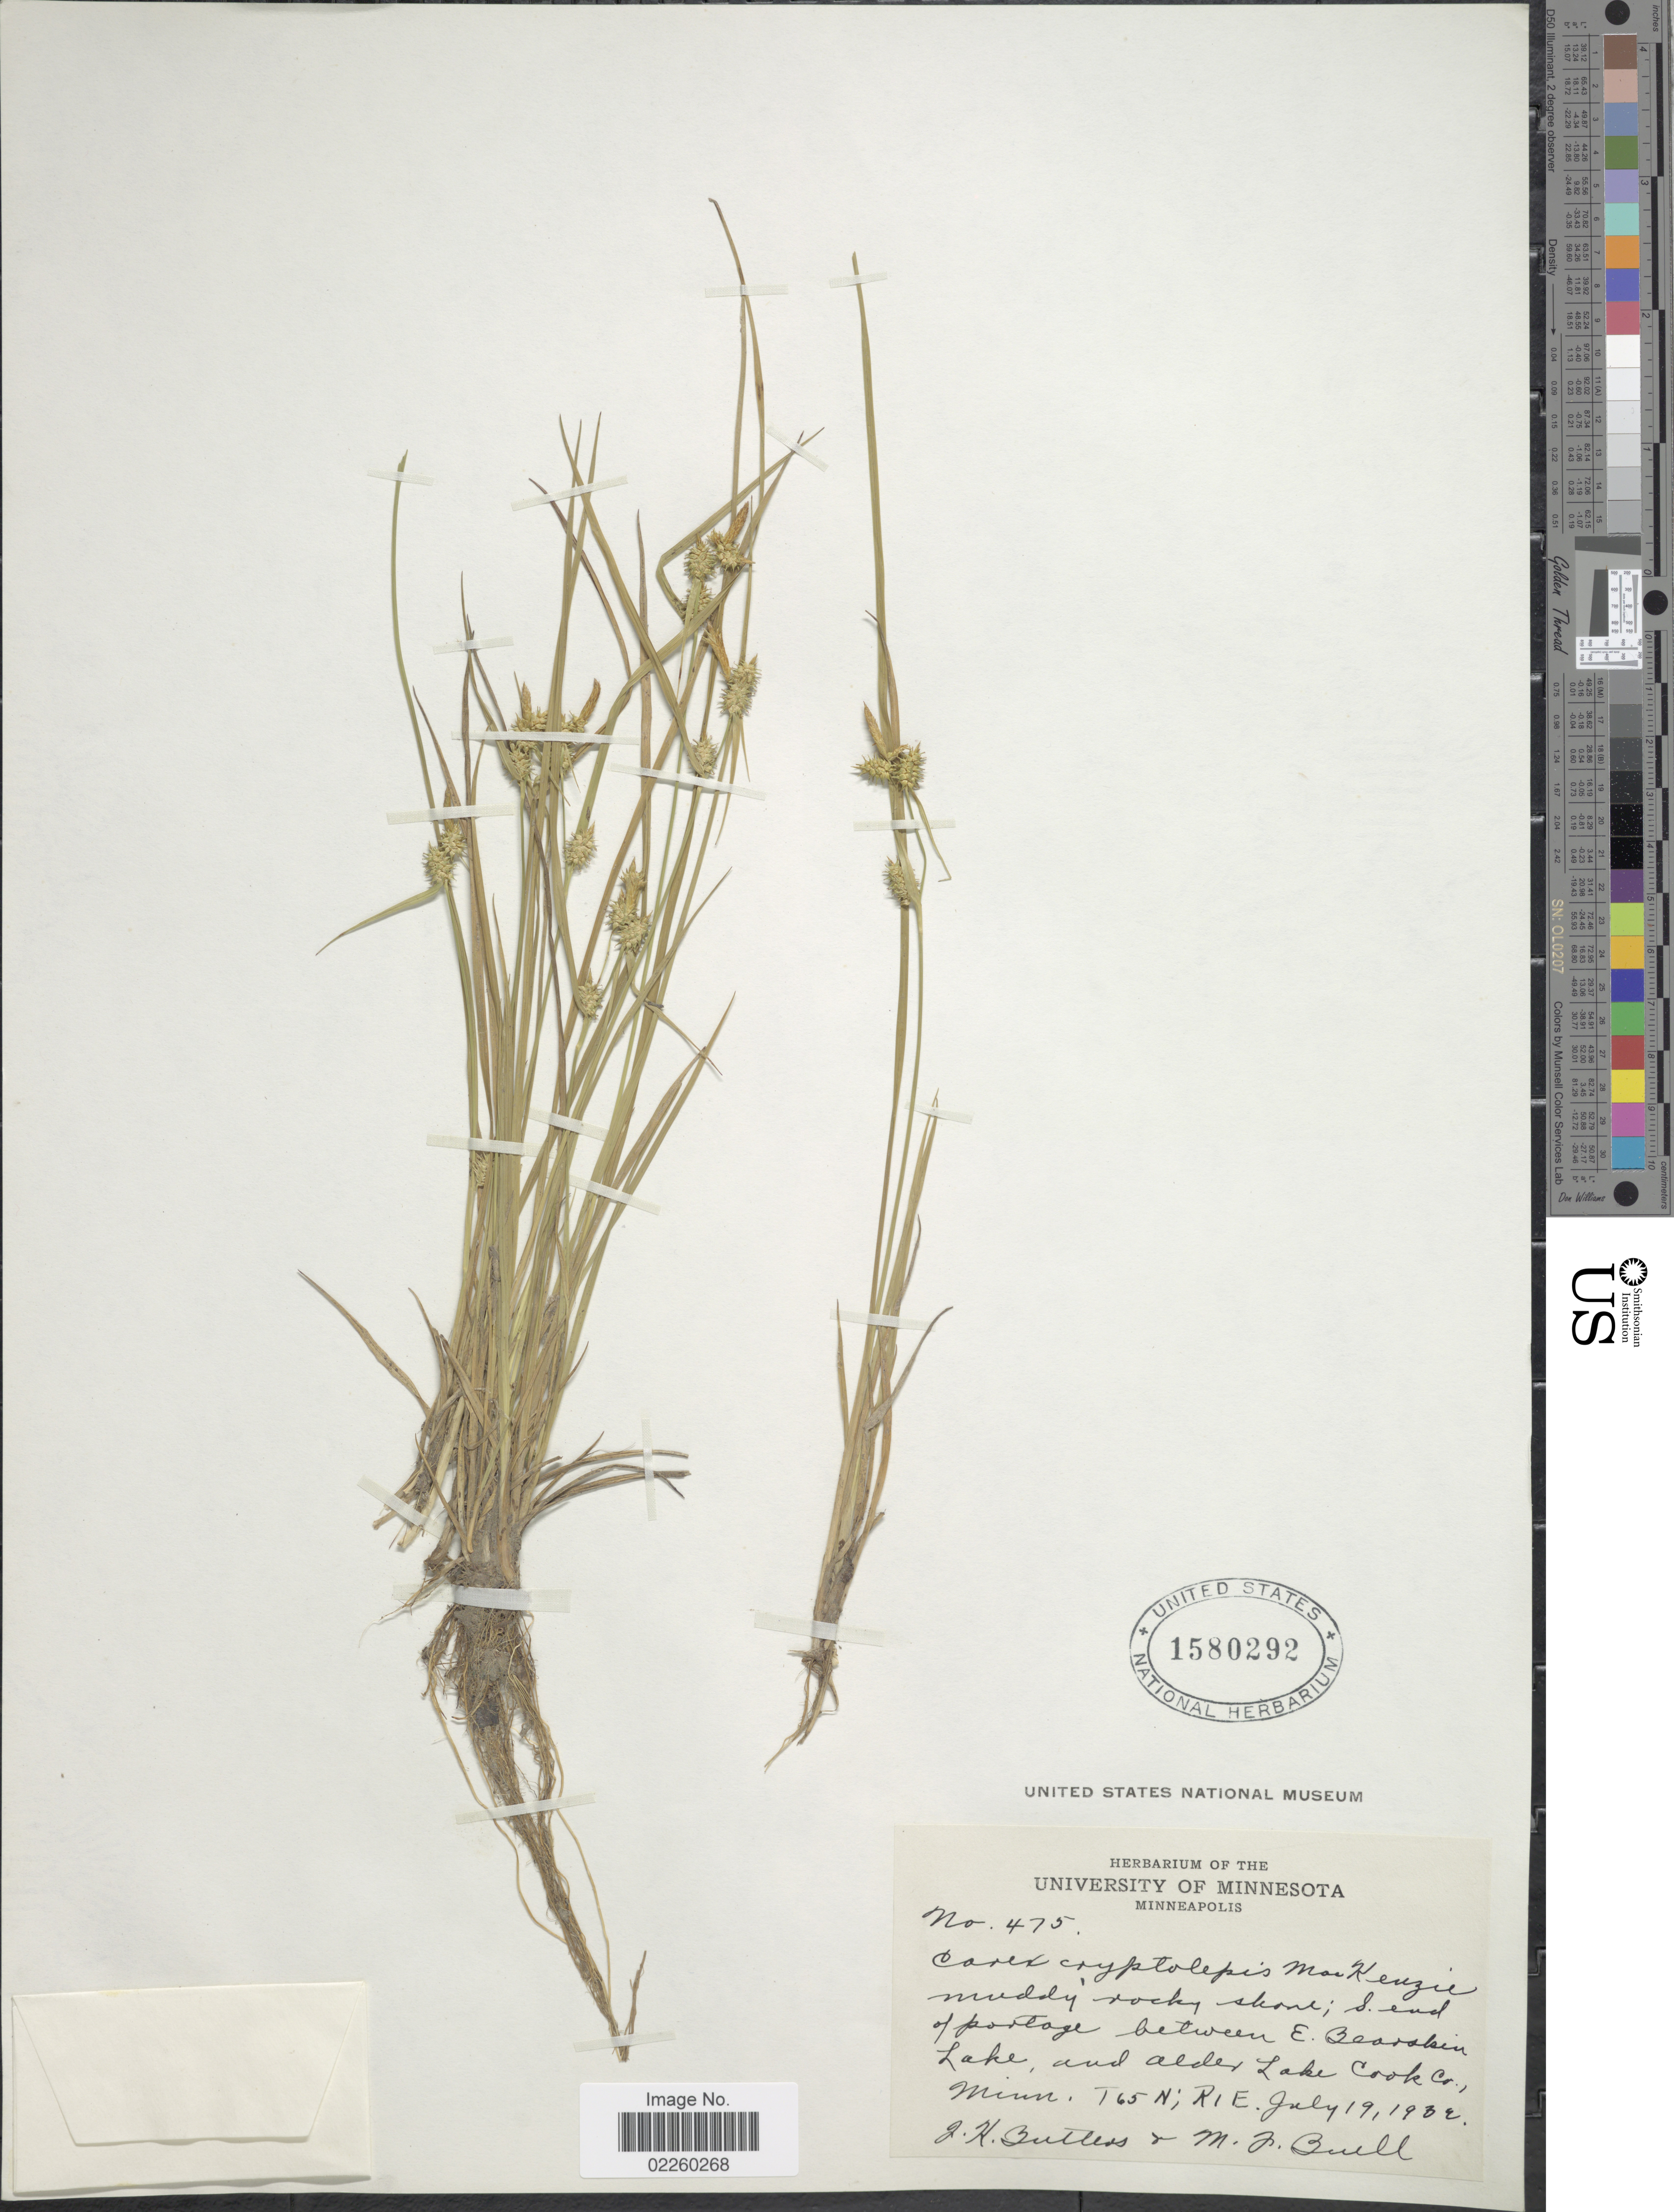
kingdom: Plantae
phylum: Tracheophyta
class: Liliopsida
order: Poales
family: Cyperaceae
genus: Carex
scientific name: Carex cryptolepis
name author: Mack.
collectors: J. Butters & M. Buell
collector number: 475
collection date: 1933-07-19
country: United States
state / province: Minnesota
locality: S end of portage between E. Bearskin Lake, and Alder Lake Cook Co., T65N, R1E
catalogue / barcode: US 1580292